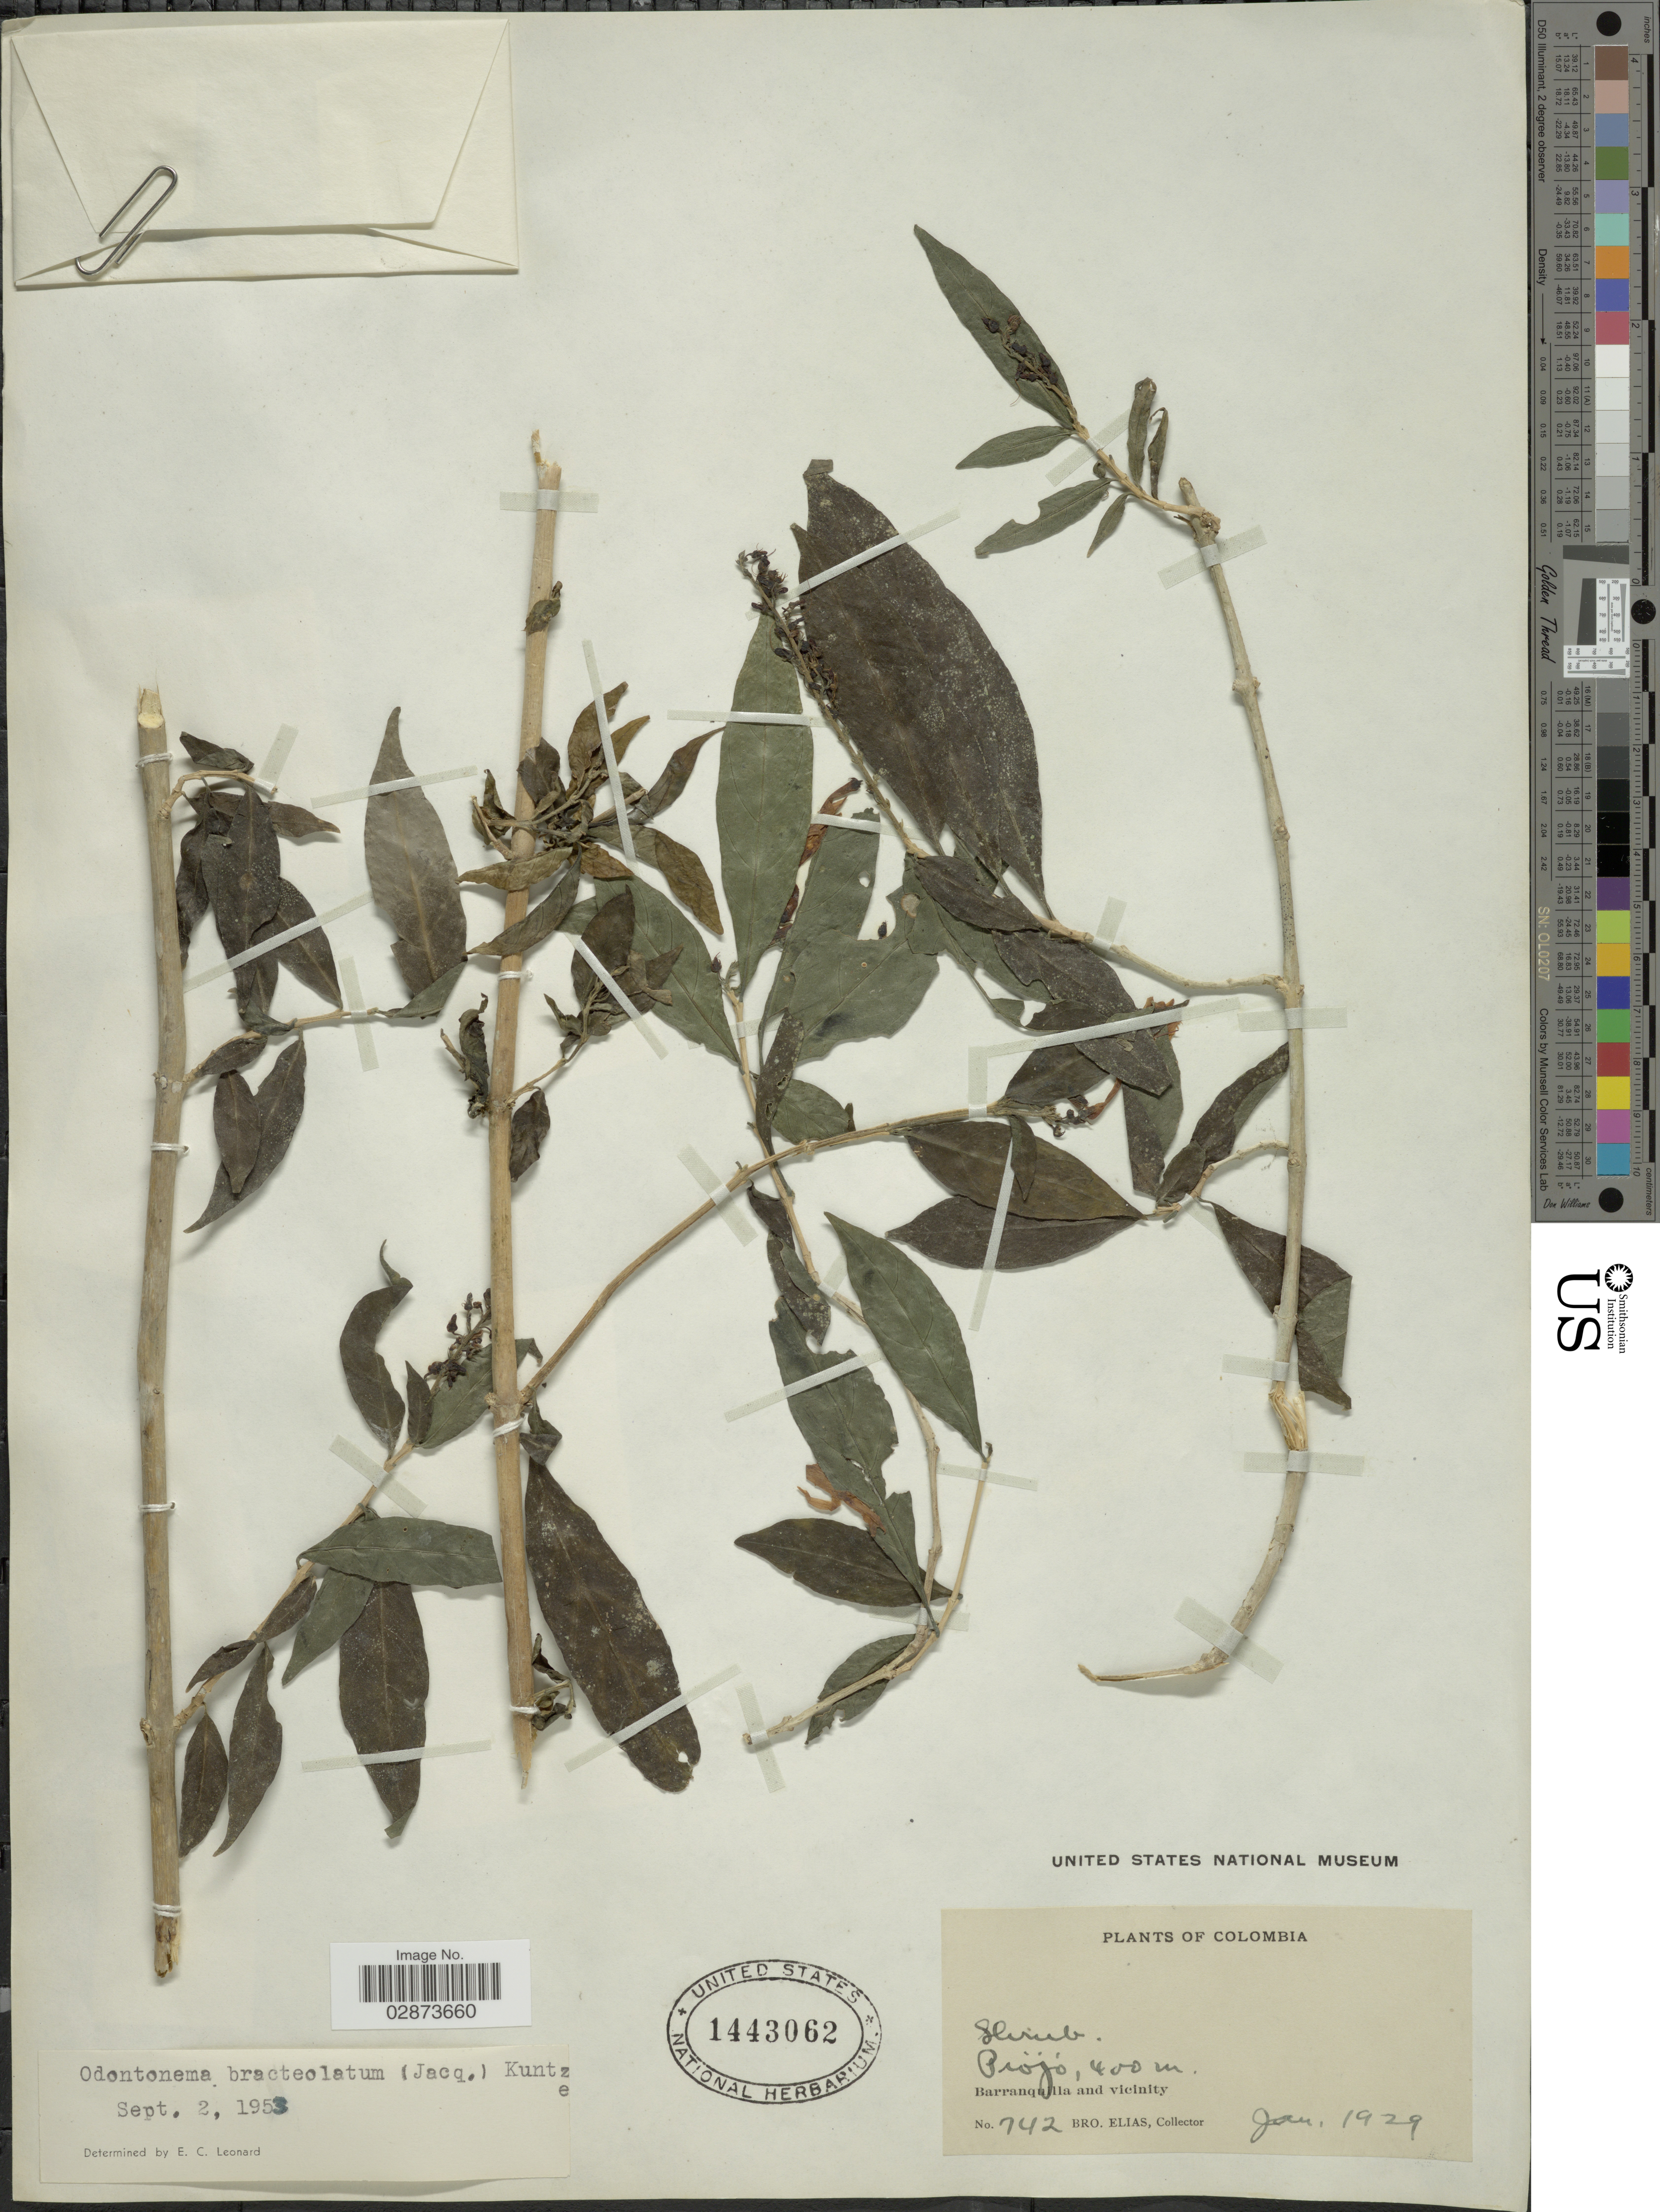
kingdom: Plantae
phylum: Tracheophyta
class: Magnoliopsida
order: Lamiales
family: Acanthaceae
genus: Odontonema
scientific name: Odontonema rubrum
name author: (Vahl) Kuntze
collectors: Bro. Elias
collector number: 742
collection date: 1929-01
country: Colombia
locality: Piojo. Barranquilla and vicinity.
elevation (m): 400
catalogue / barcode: US 1443062